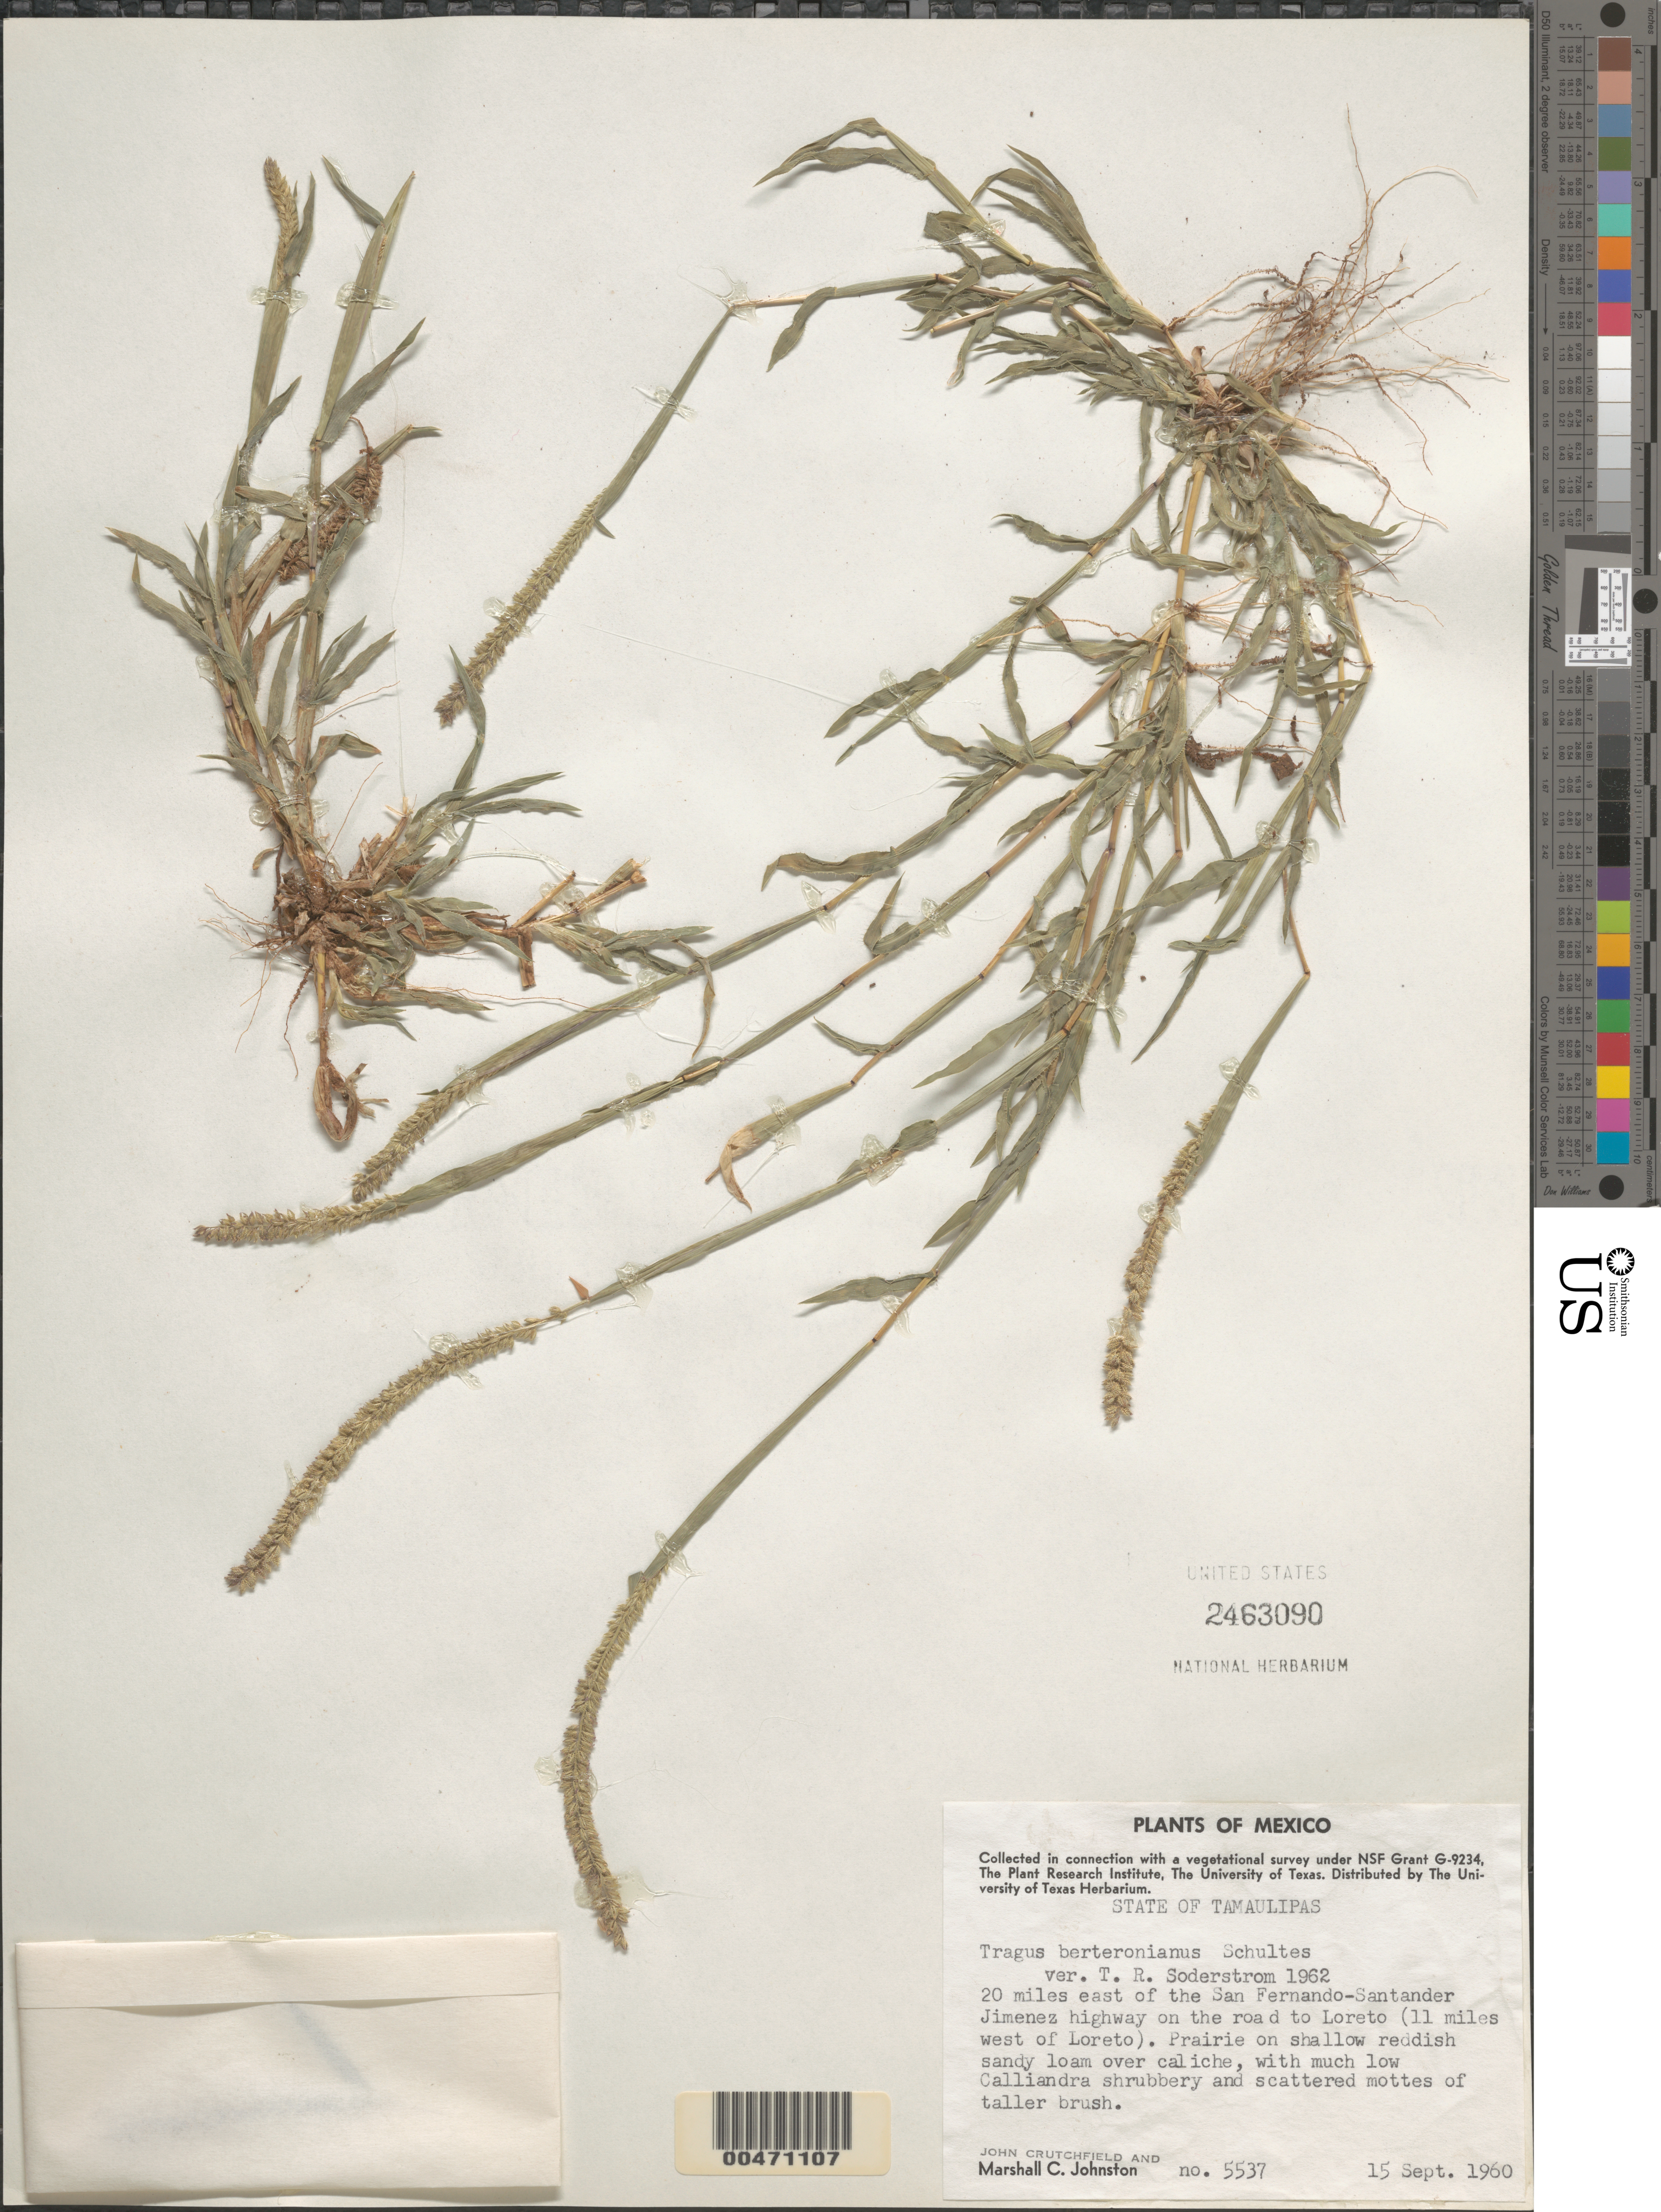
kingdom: Plantae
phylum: Tracheophyta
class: Liliopsida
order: Poales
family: Poaceae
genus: Tragus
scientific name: Tragus berteronianus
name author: Schult.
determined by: Soderstrom, T. R.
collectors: J. Crutchfield & M. Johnston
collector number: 5537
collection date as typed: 15 Sep 1960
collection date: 1960-09-15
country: Mexico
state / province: Tamaulipas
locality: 20 mi E of the San Fernando - Santander Jimenez hwy on the rd to Loreto (11 mi W of Loreto)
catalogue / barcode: US 2463090